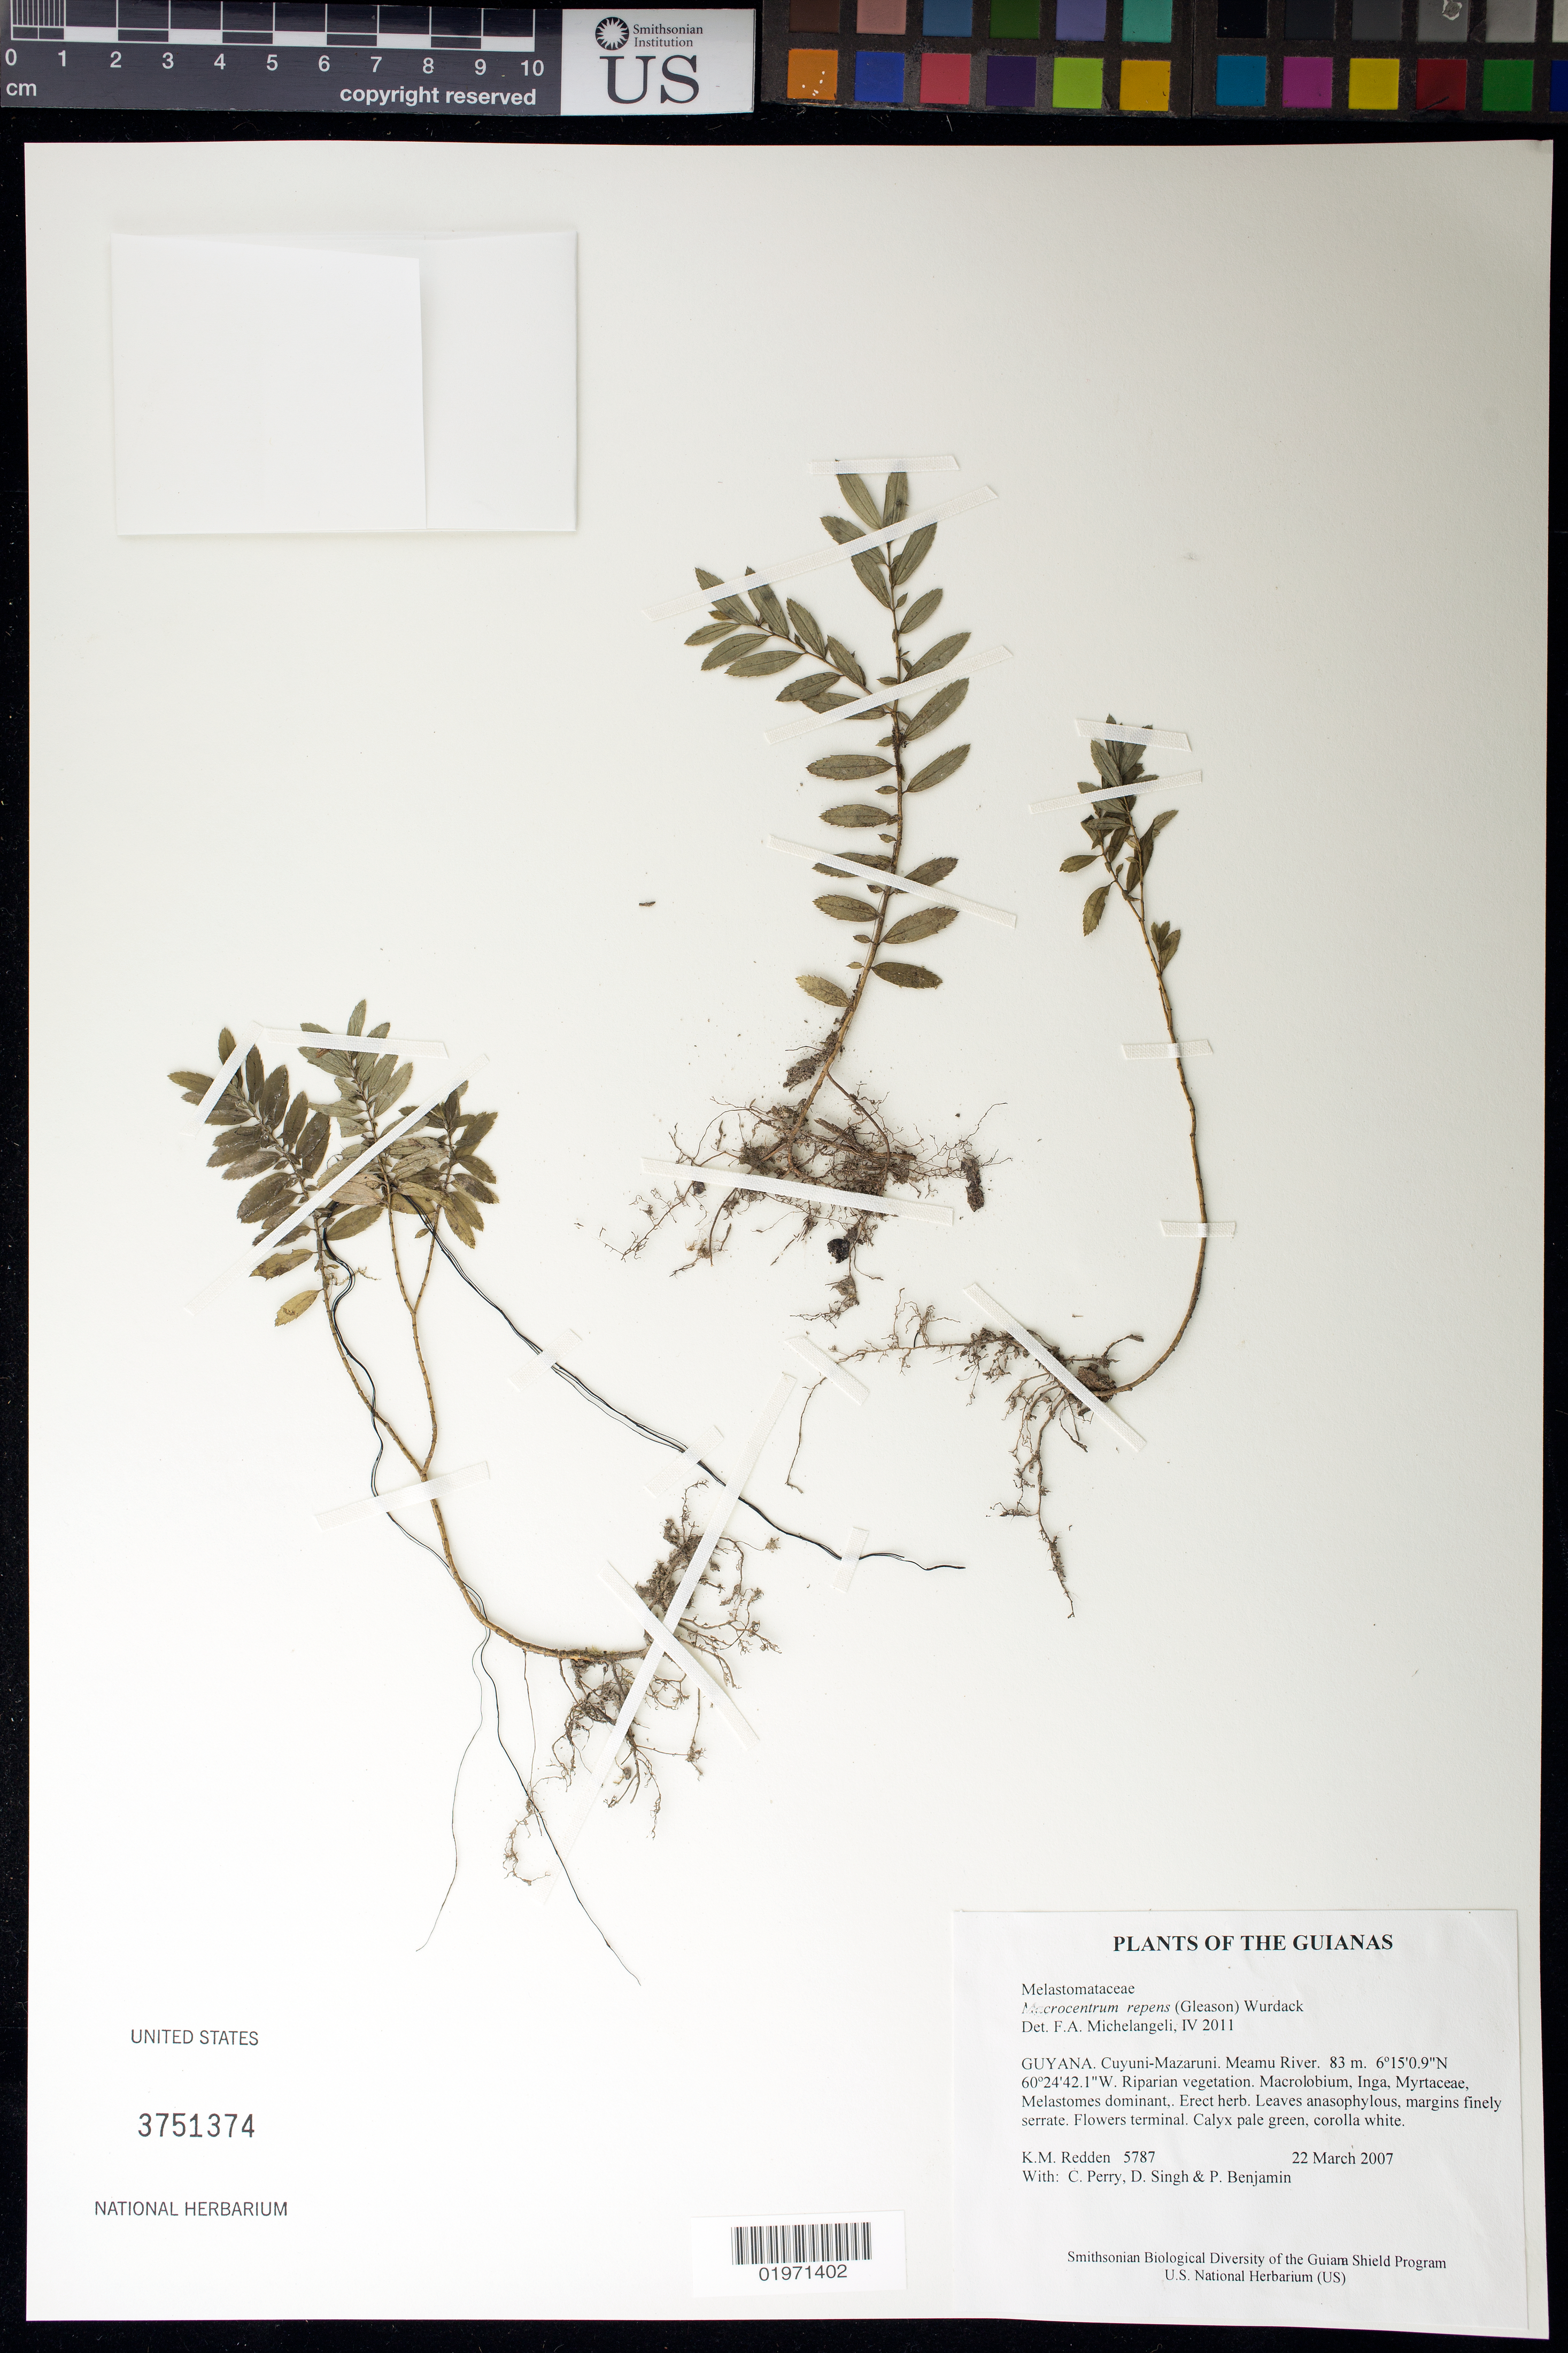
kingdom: Plantae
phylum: Tracheophyta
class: Magnoliopsida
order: Myrtales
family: Melastomataceae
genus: Macrocentrum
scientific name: Macrocentrum repens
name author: (Gleason) Wurdack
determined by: Michelangeli, F. A.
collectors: K. M. Redden, C. Perry, D. Singh & P. Benjamin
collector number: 5787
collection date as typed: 22 March 2007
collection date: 2007-03-22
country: Guyana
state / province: Cuyuni-Mazaruni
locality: Meamu River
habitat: Riparian vegetation. Macrolobium, Inga, Myrtaceae, Melastomes dominant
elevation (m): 83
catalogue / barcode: US 3751374